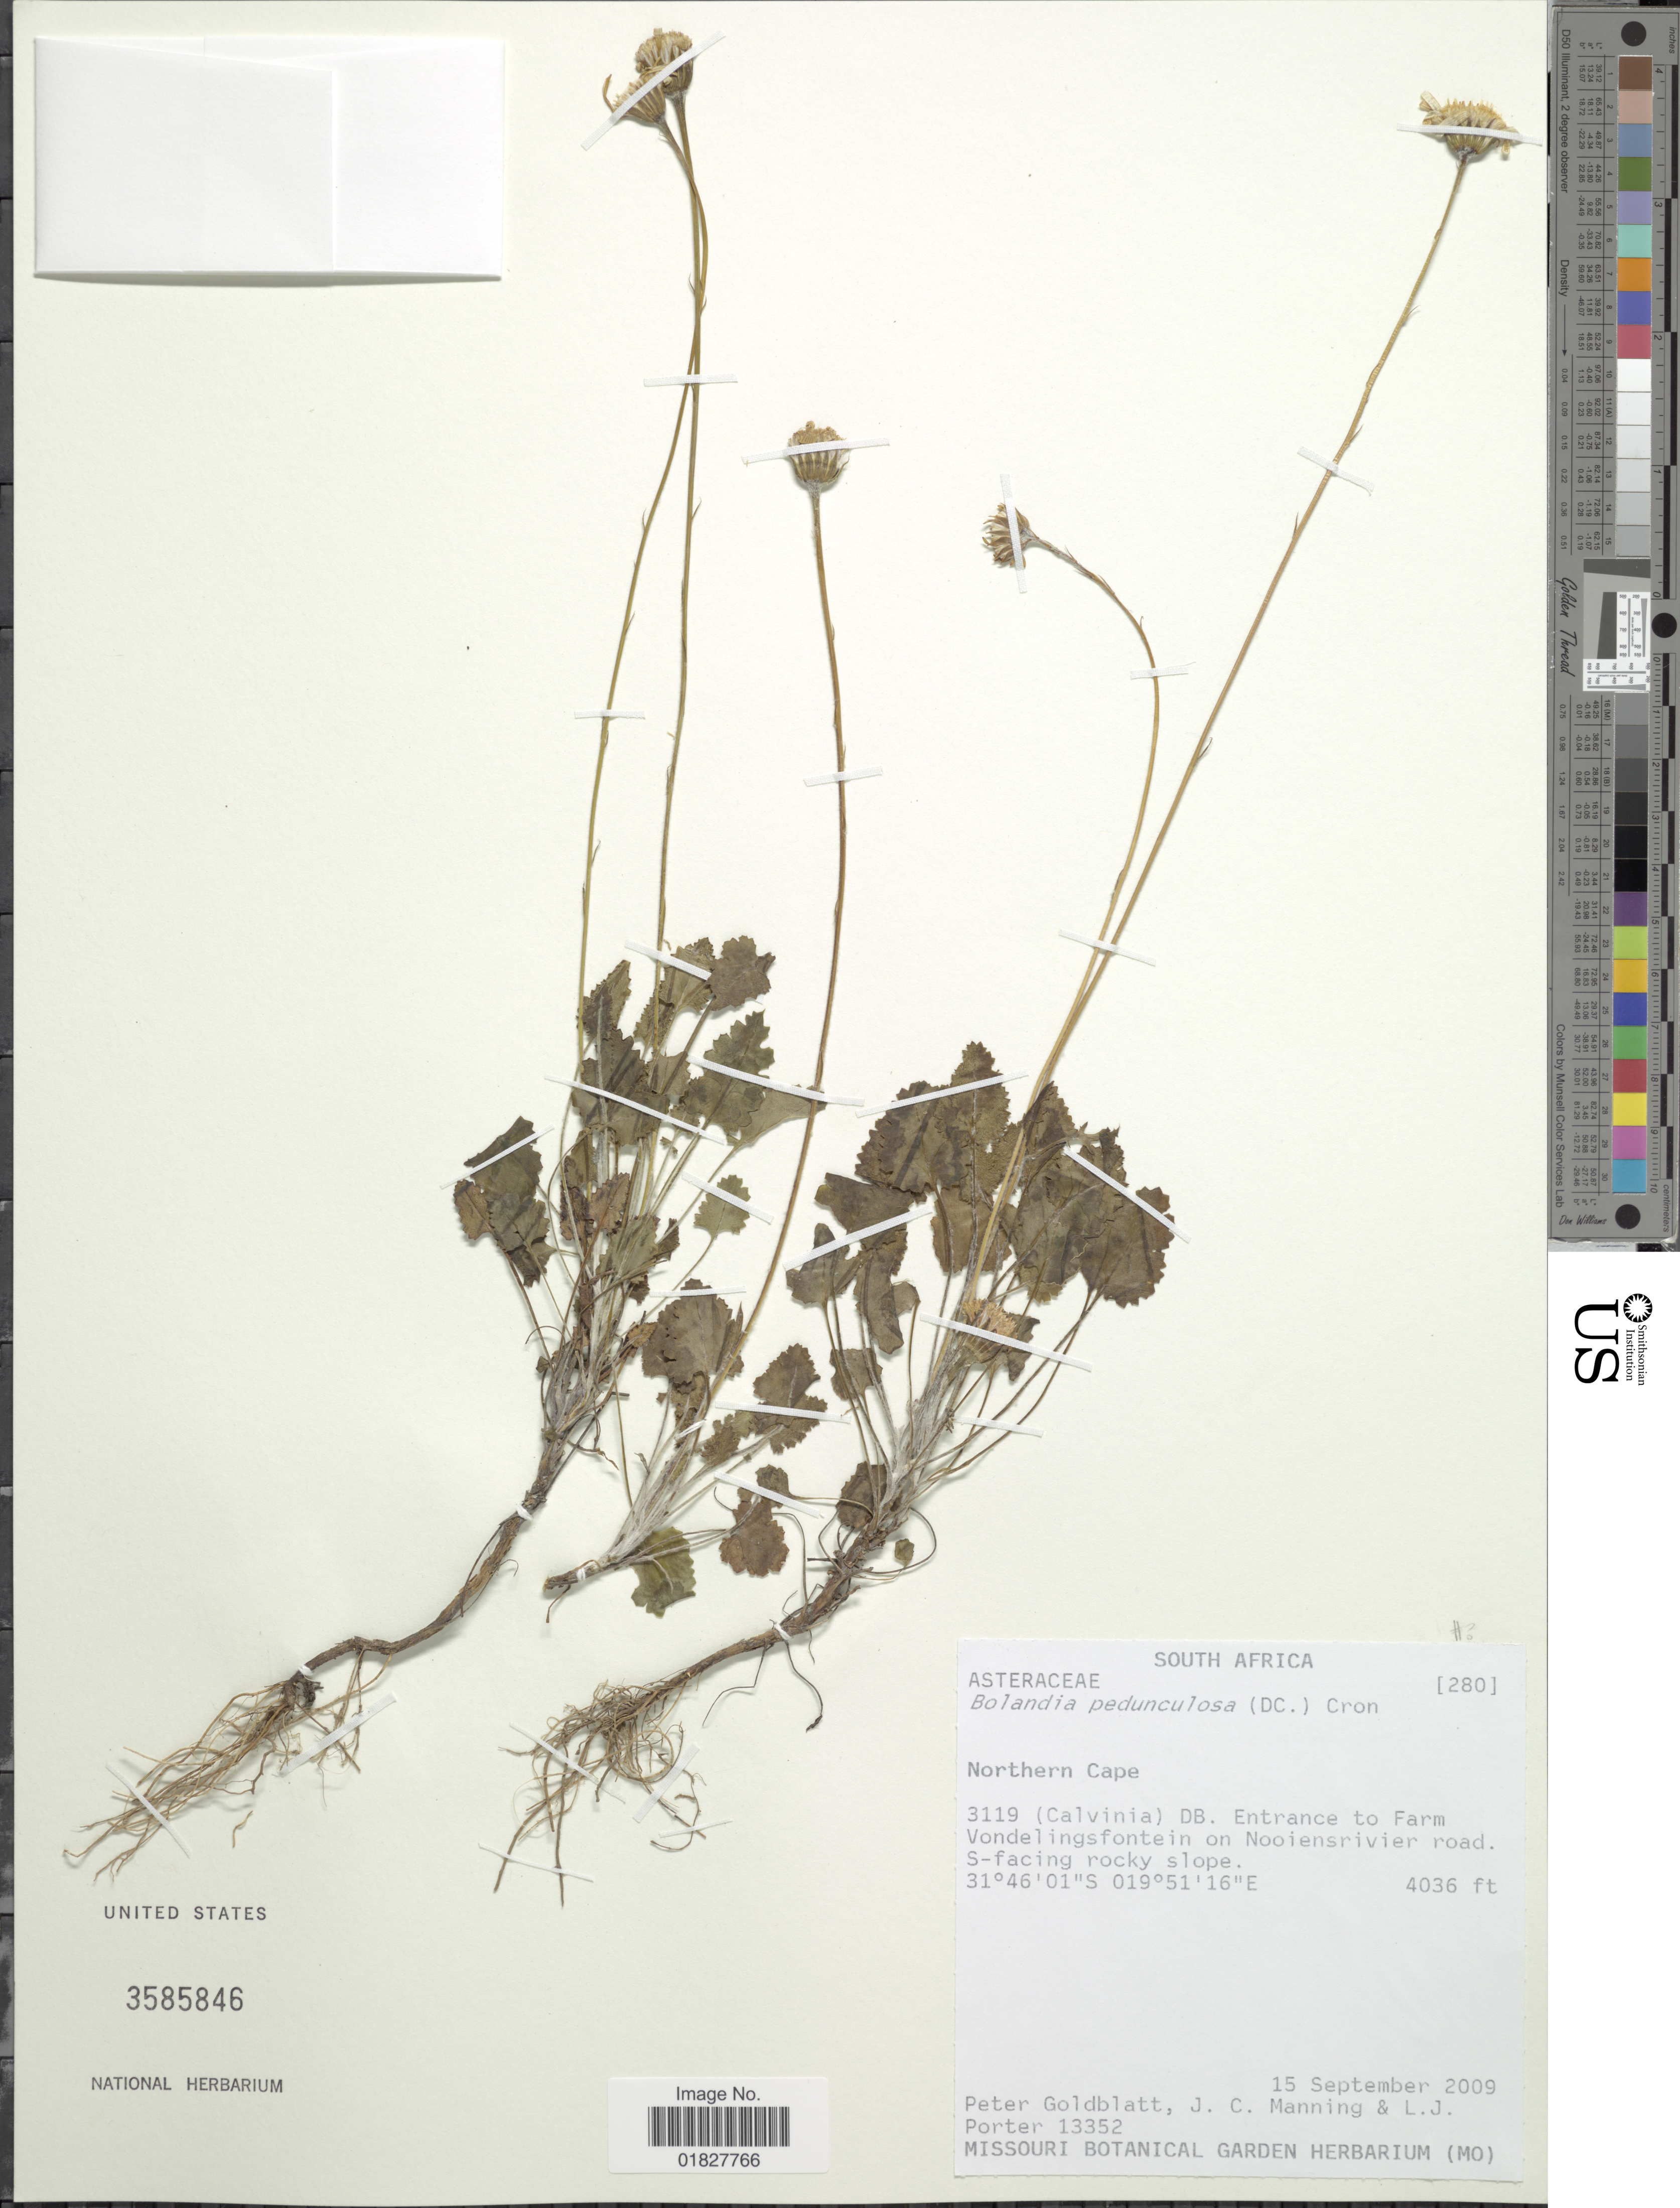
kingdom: Plantae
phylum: Tracheophyta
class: Magnoliopsida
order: Asterales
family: Asteraceae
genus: Bolandia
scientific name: Bolandia pedunculosa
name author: (DC.) Cron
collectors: P. Goldblatt, J. C. Manning & L. Porter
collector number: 13352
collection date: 2009-09-15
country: South Africa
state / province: Northern Cape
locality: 3119 (Calvinia) DB., entrance to Farm Vondelingsfontein on Nooiensrivier road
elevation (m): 1230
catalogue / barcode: US 3585846